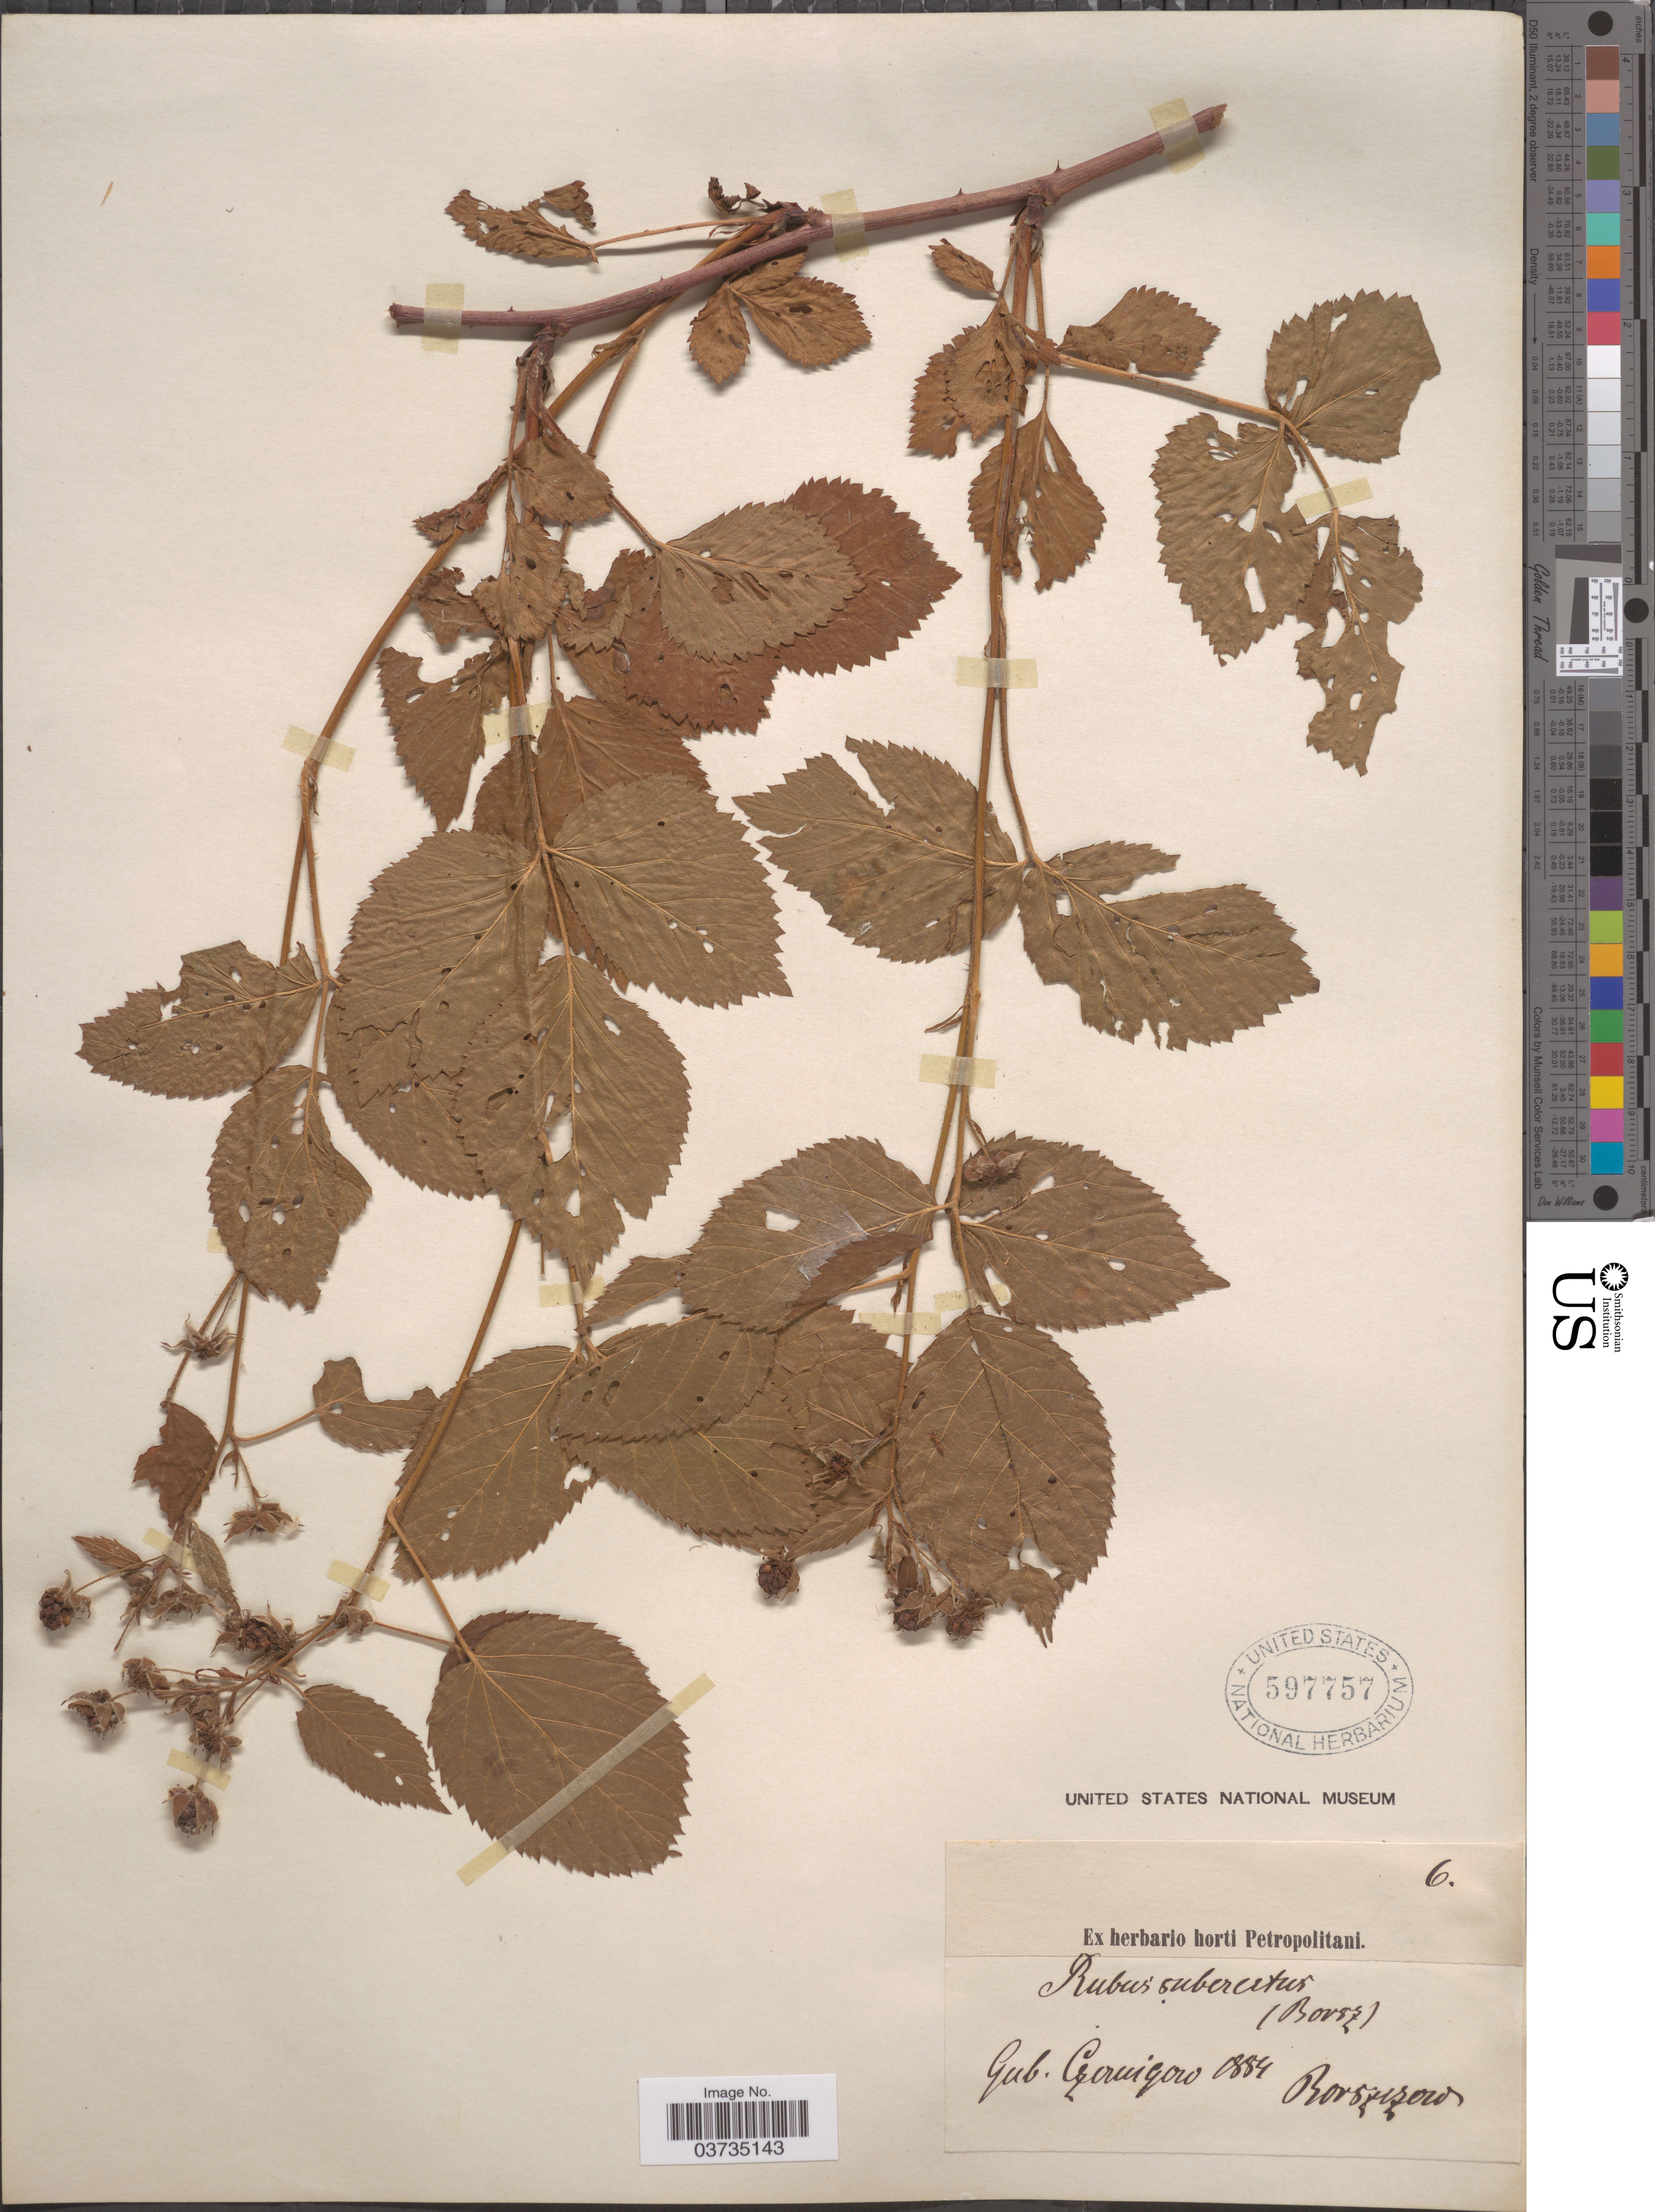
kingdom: Plantae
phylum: Tracheophyta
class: Magnoliopsida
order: Rosales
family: Rosaceae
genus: Rubus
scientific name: Rubus suberectus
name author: G. Anderson ex Sm.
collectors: Borszczow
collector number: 6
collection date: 1884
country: Ukraine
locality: Gub. Czernigow.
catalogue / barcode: US 597757